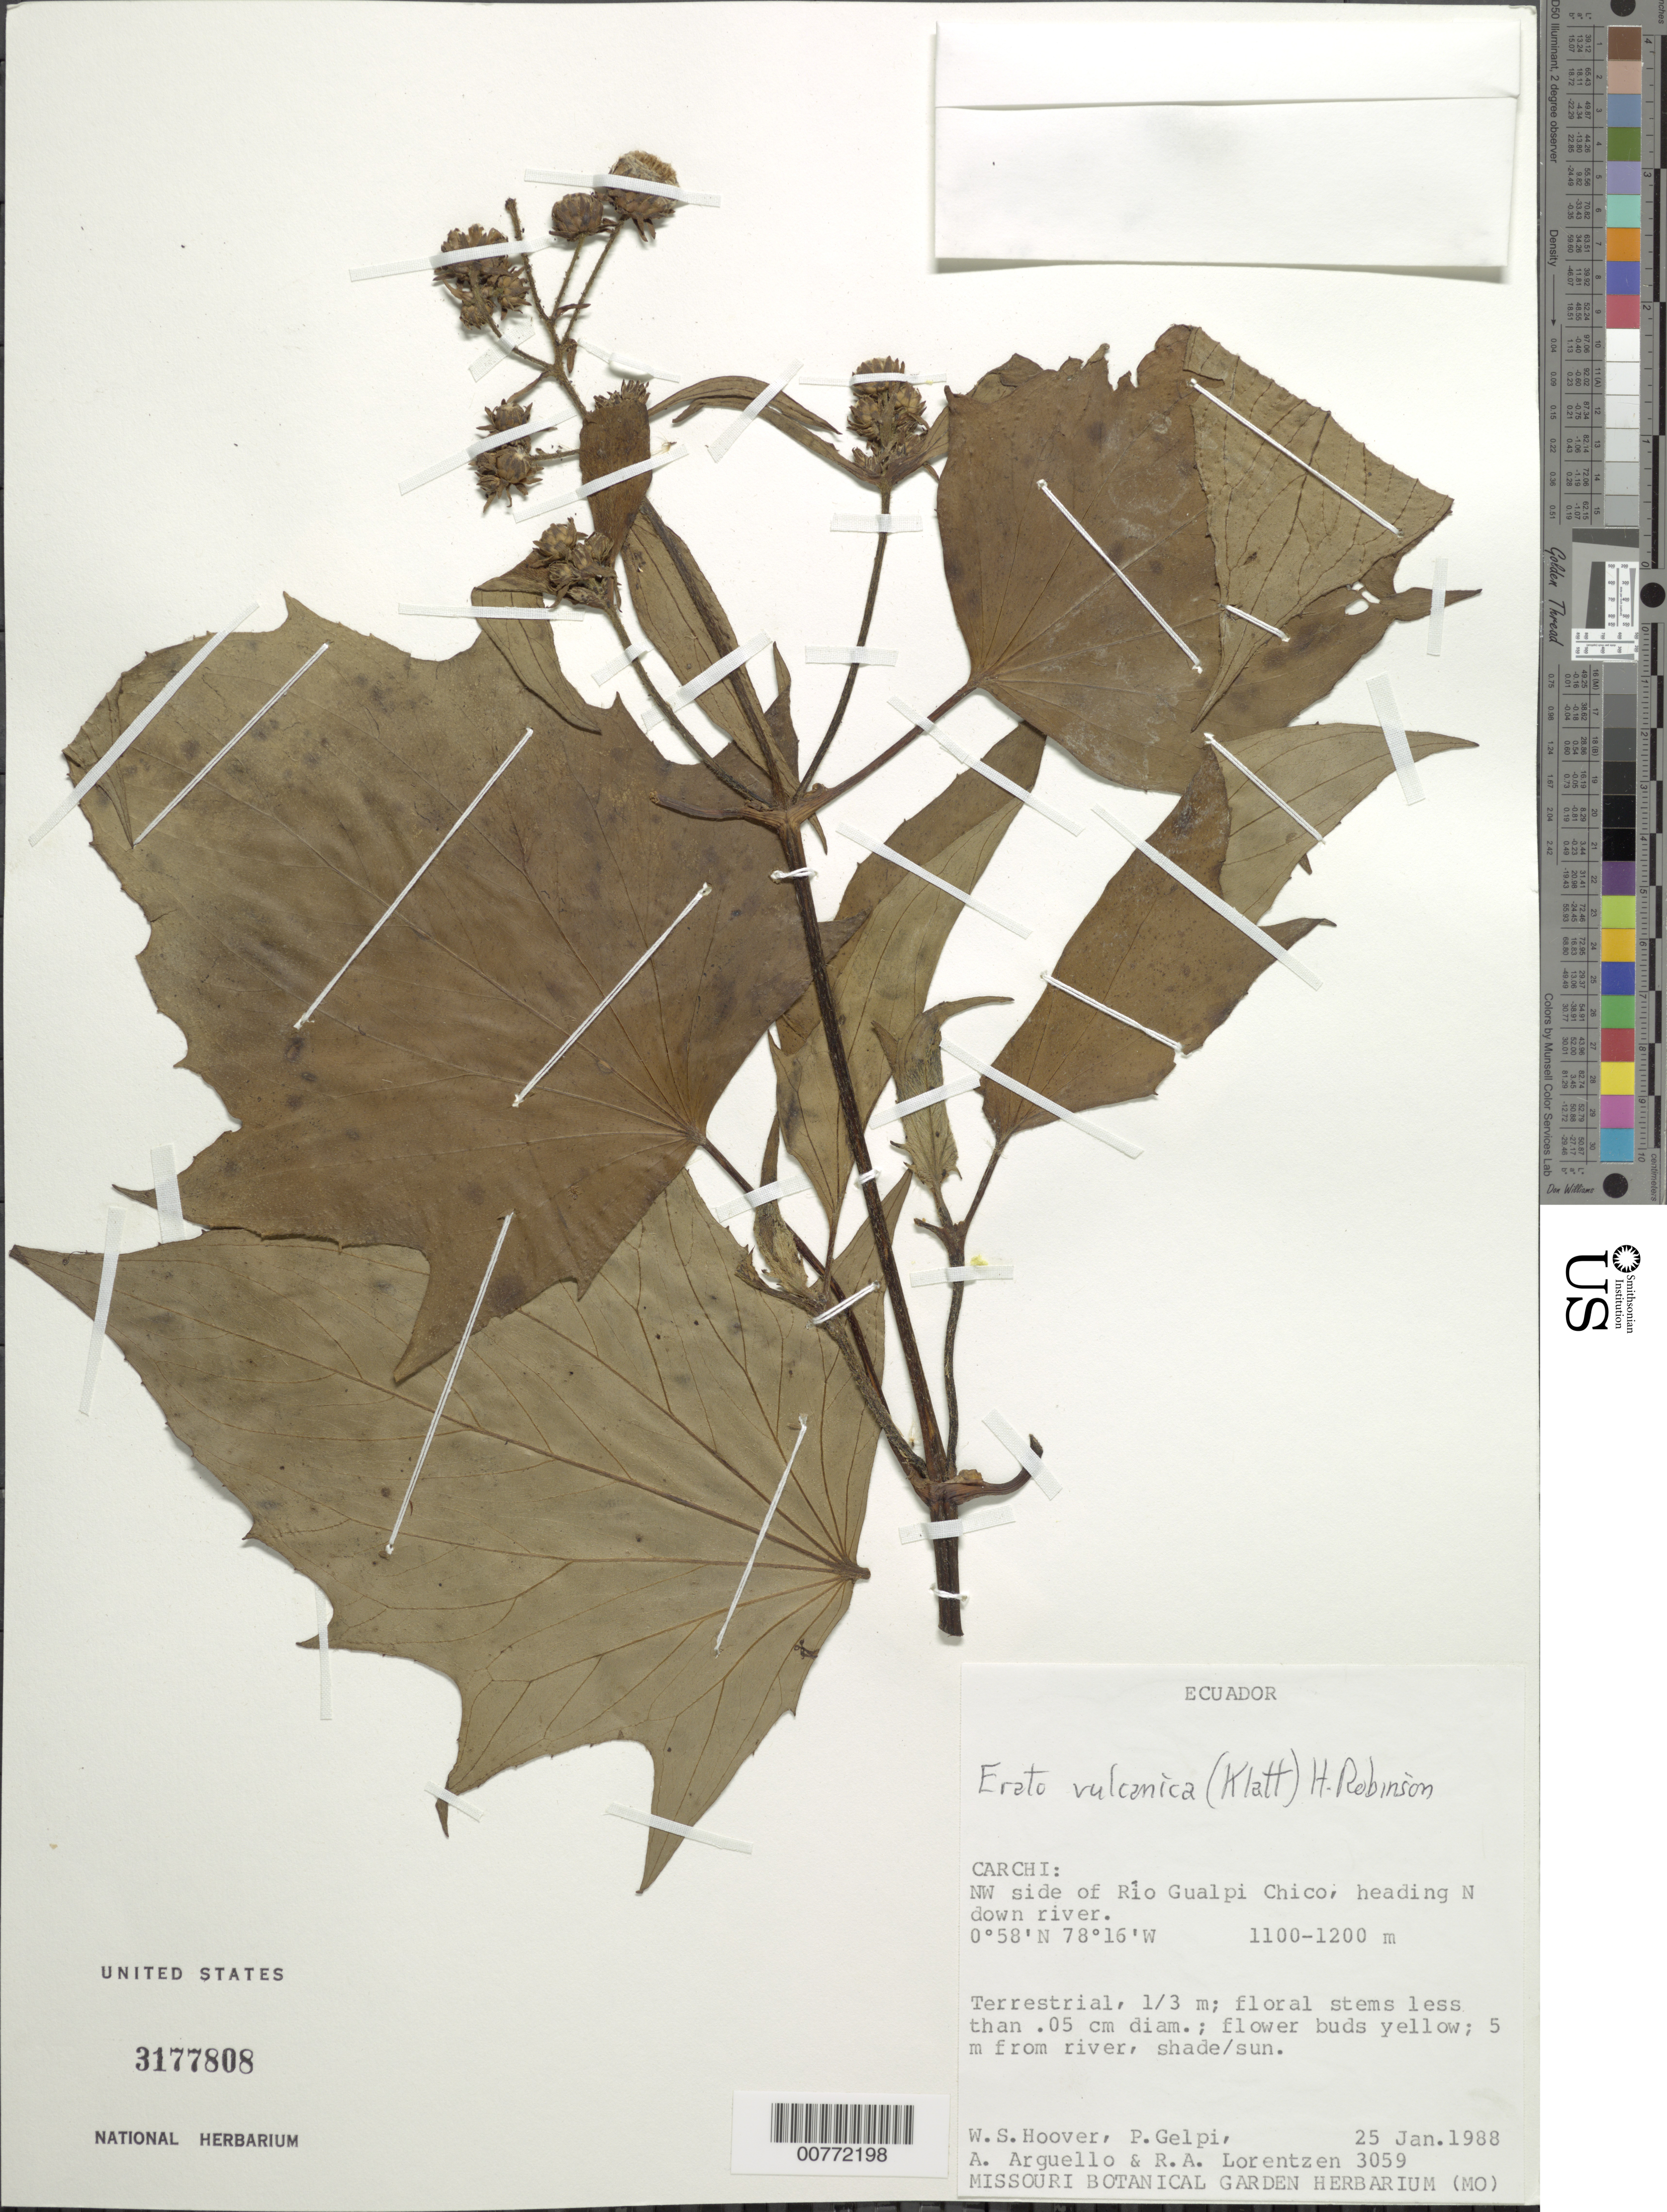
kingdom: Plantae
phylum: Tracheophyta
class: Magnoliopsida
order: Asterales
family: Asteraceae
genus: Erato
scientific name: Erato vulcanica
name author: (Klatt) H. Rob.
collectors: W. S. Hoover, P. Gelpi, A. Arguello & R. Lorentzen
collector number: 3059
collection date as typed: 25 January 1988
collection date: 1988-01-25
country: Ecuador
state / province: Carchi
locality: Río Gualpi Chico, NW side, heading N down river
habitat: Shade/sun, 5 m from river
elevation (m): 1100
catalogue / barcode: US 3177808